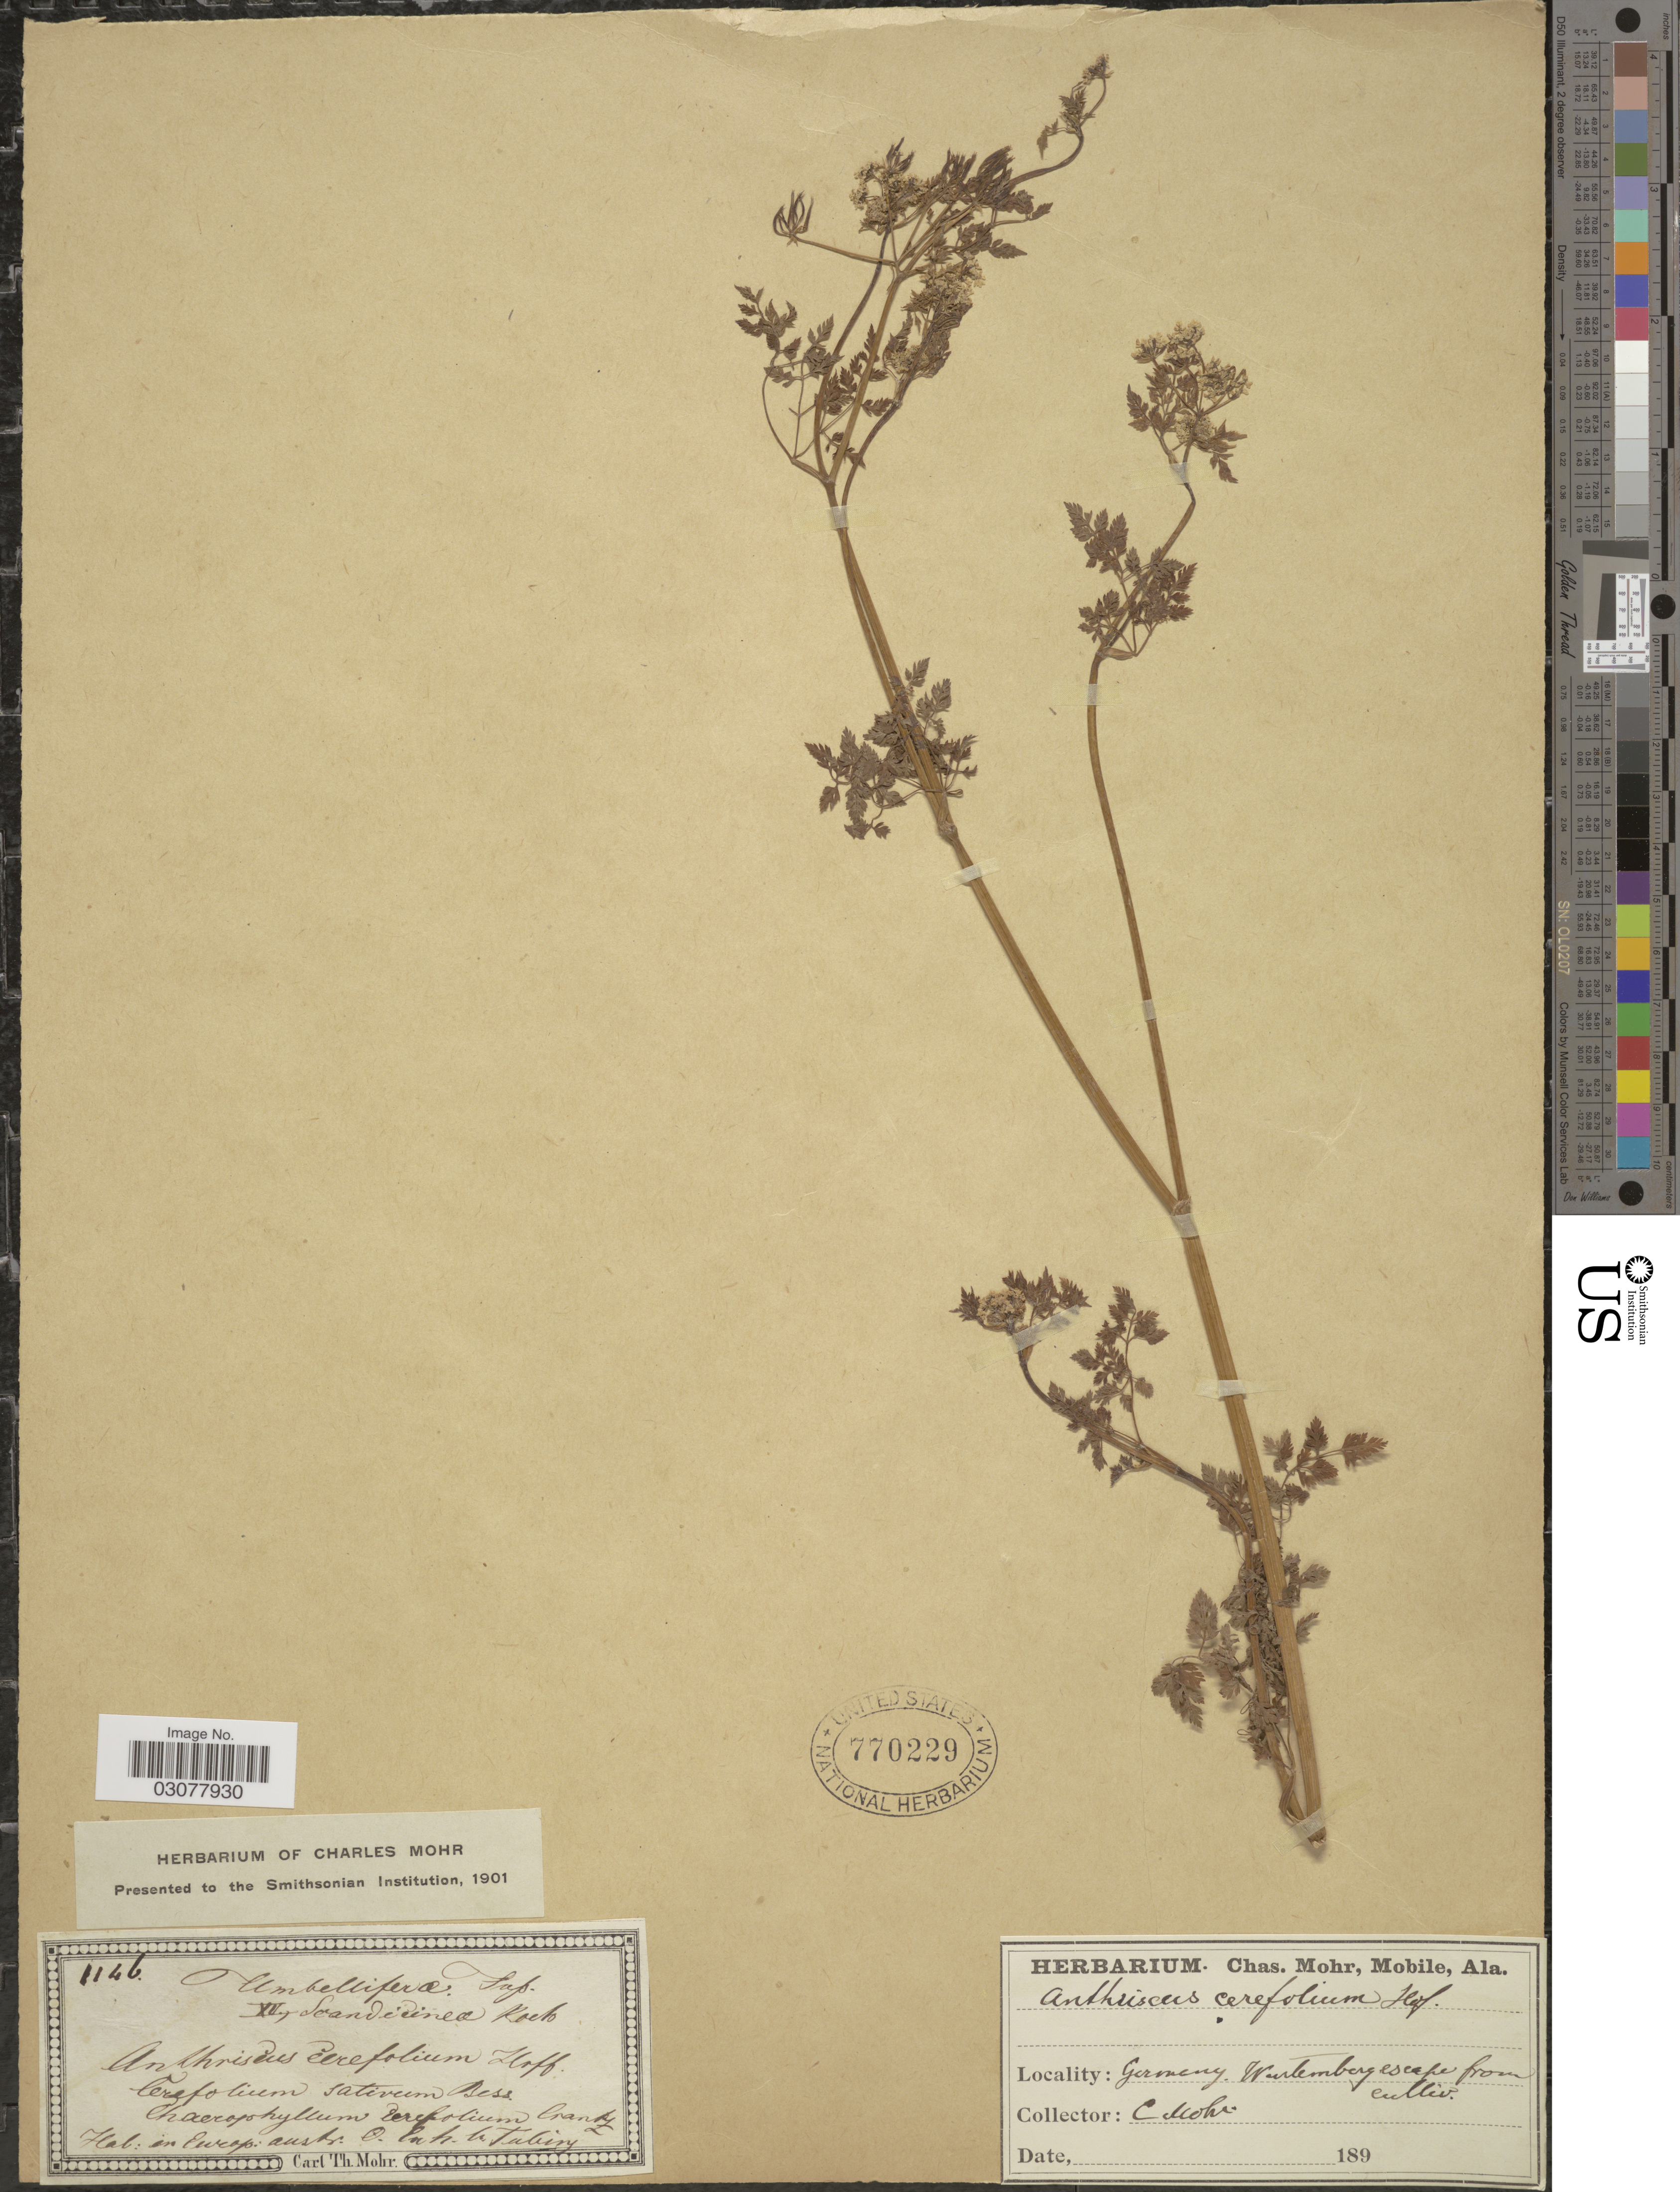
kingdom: Plantae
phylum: Tracheophyta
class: Magnoliopsida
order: Apiales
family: Apiaceae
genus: Anthriscus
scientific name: Anthriscus cerefolium var. cerefolium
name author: (L.) Hoffm.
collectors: C. T. Mohr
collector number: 1146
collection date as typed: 189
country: Germany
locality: Wurtemberg escape from cultiv.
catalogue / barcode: US 770229